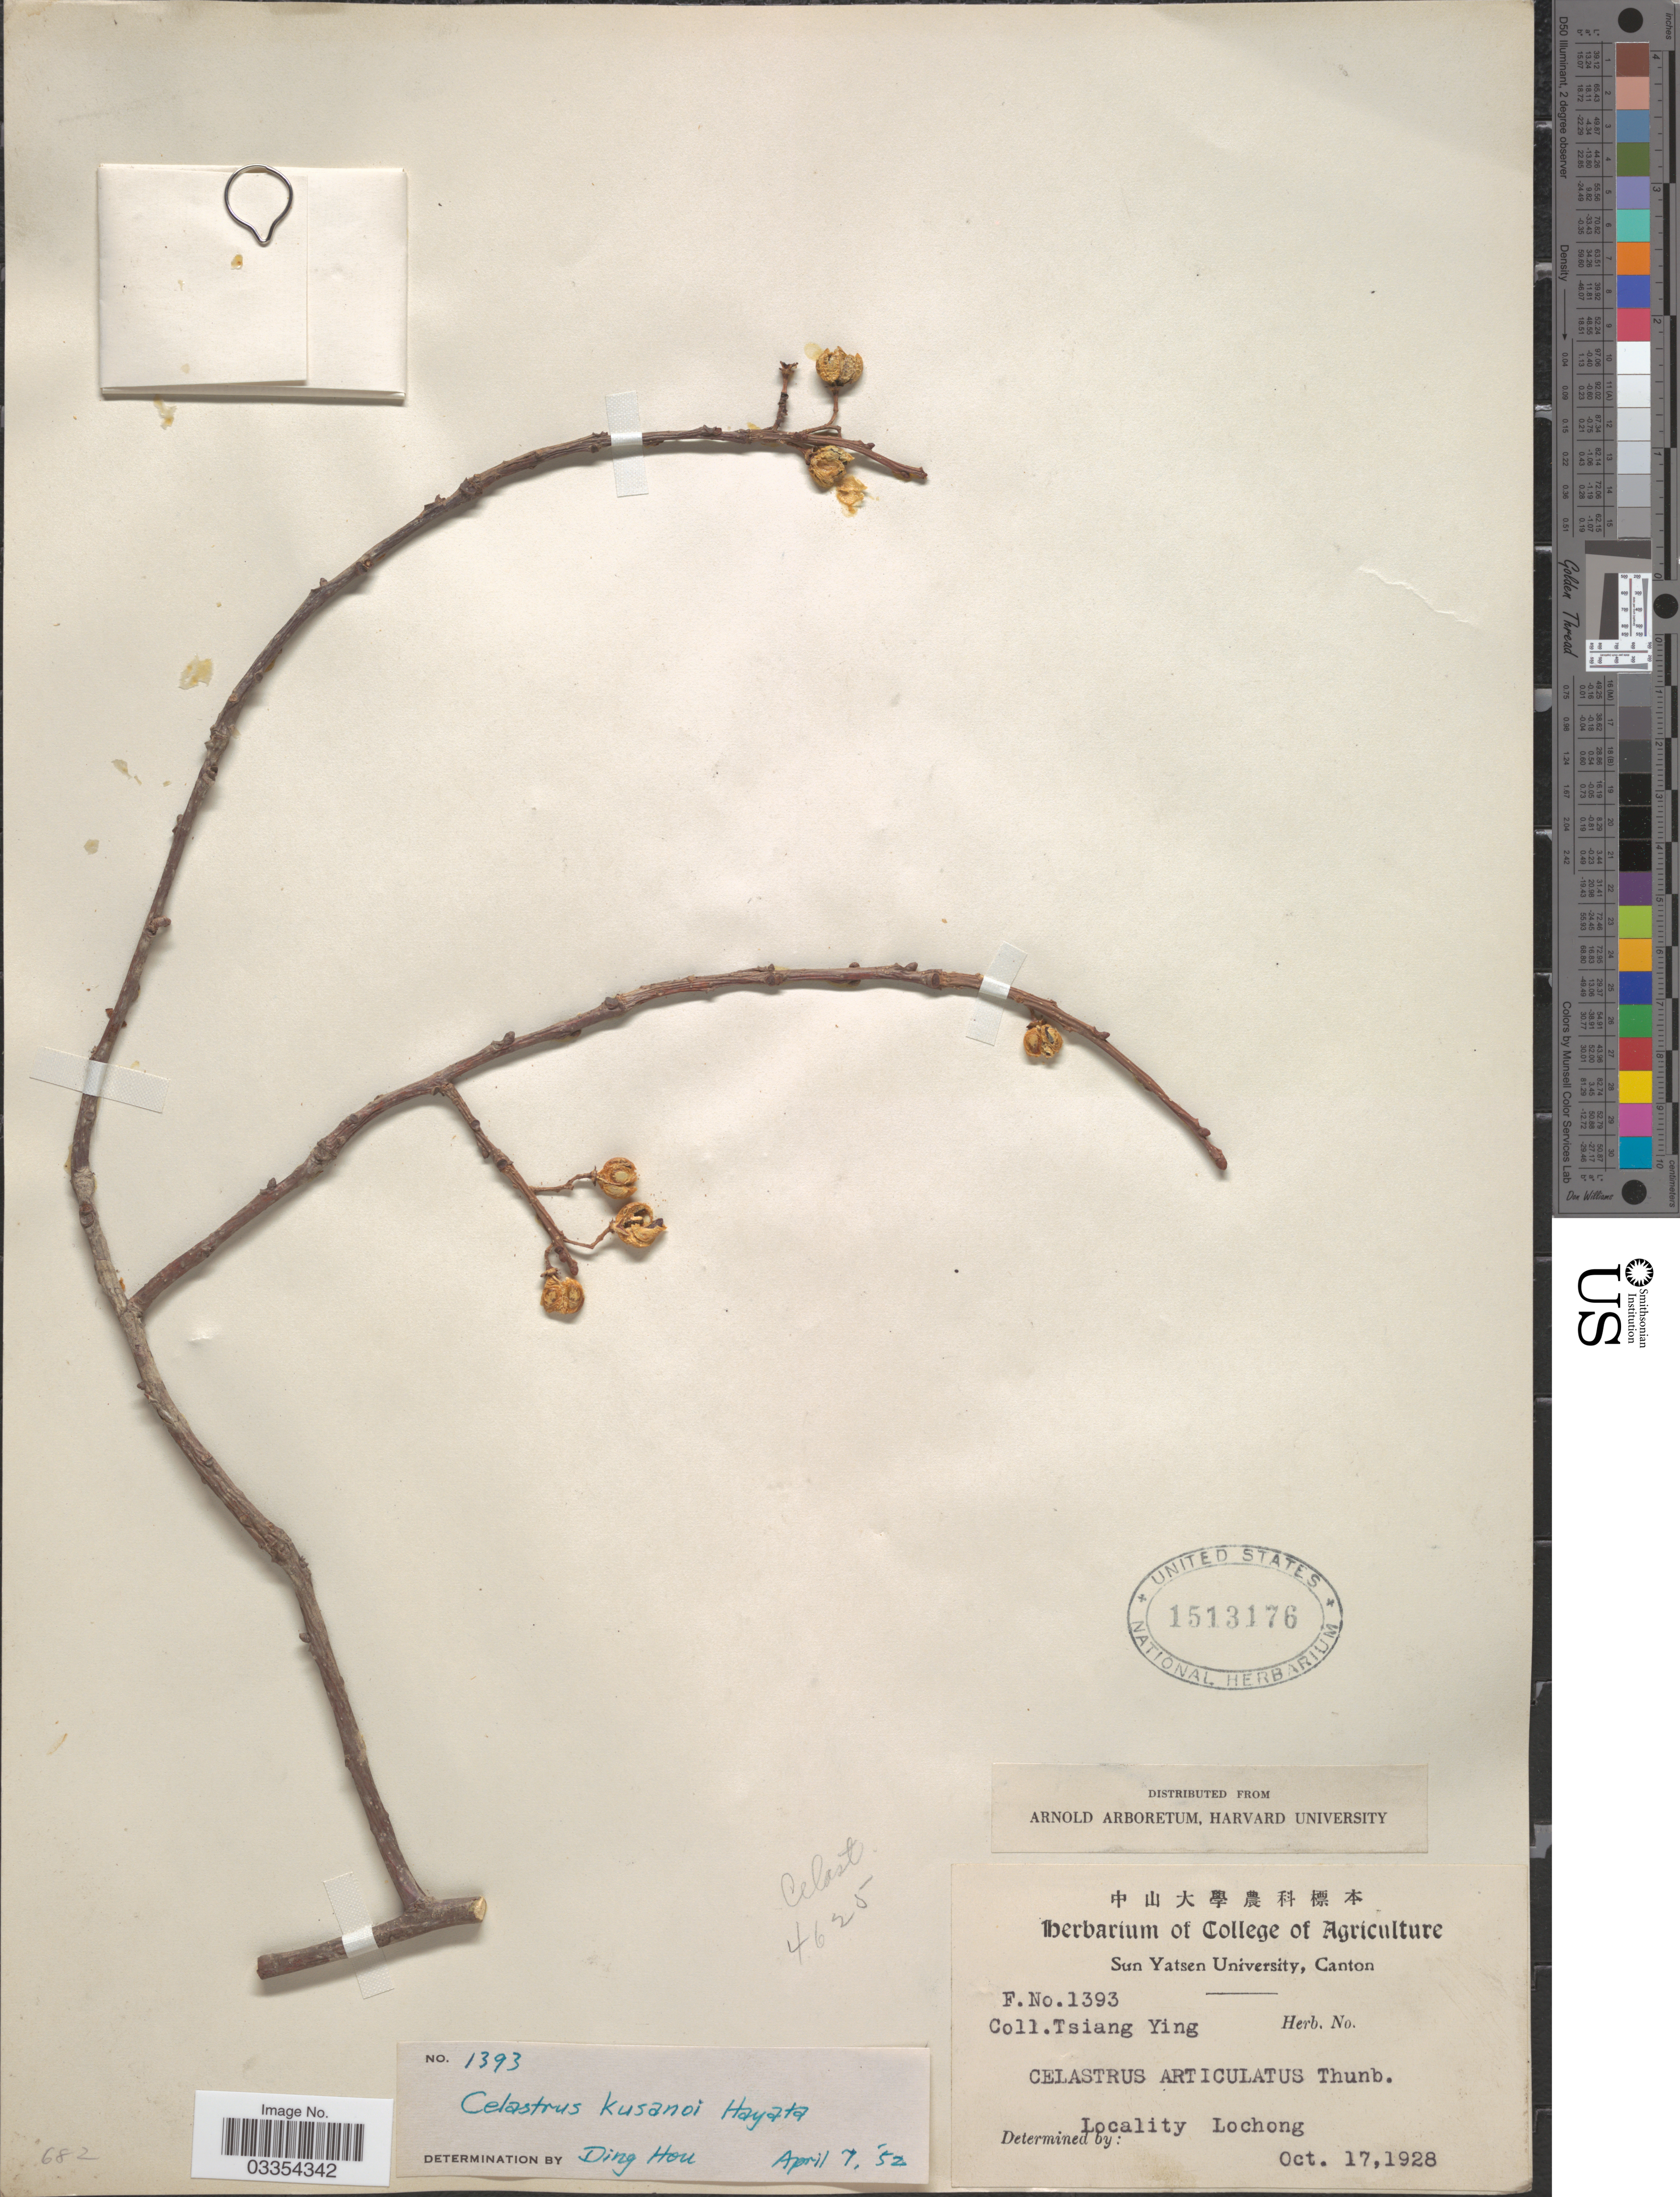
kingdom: Plantae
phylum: Tracheophyta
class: Magnoliopsida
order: Celastrales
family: Celastraceae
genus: Celastrus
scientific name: Celastrus kusanoi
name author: Hayata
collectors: T. Ying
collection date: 1928-10-17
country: China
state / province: Guangdong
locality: Lochong.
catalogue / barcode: US 1513176